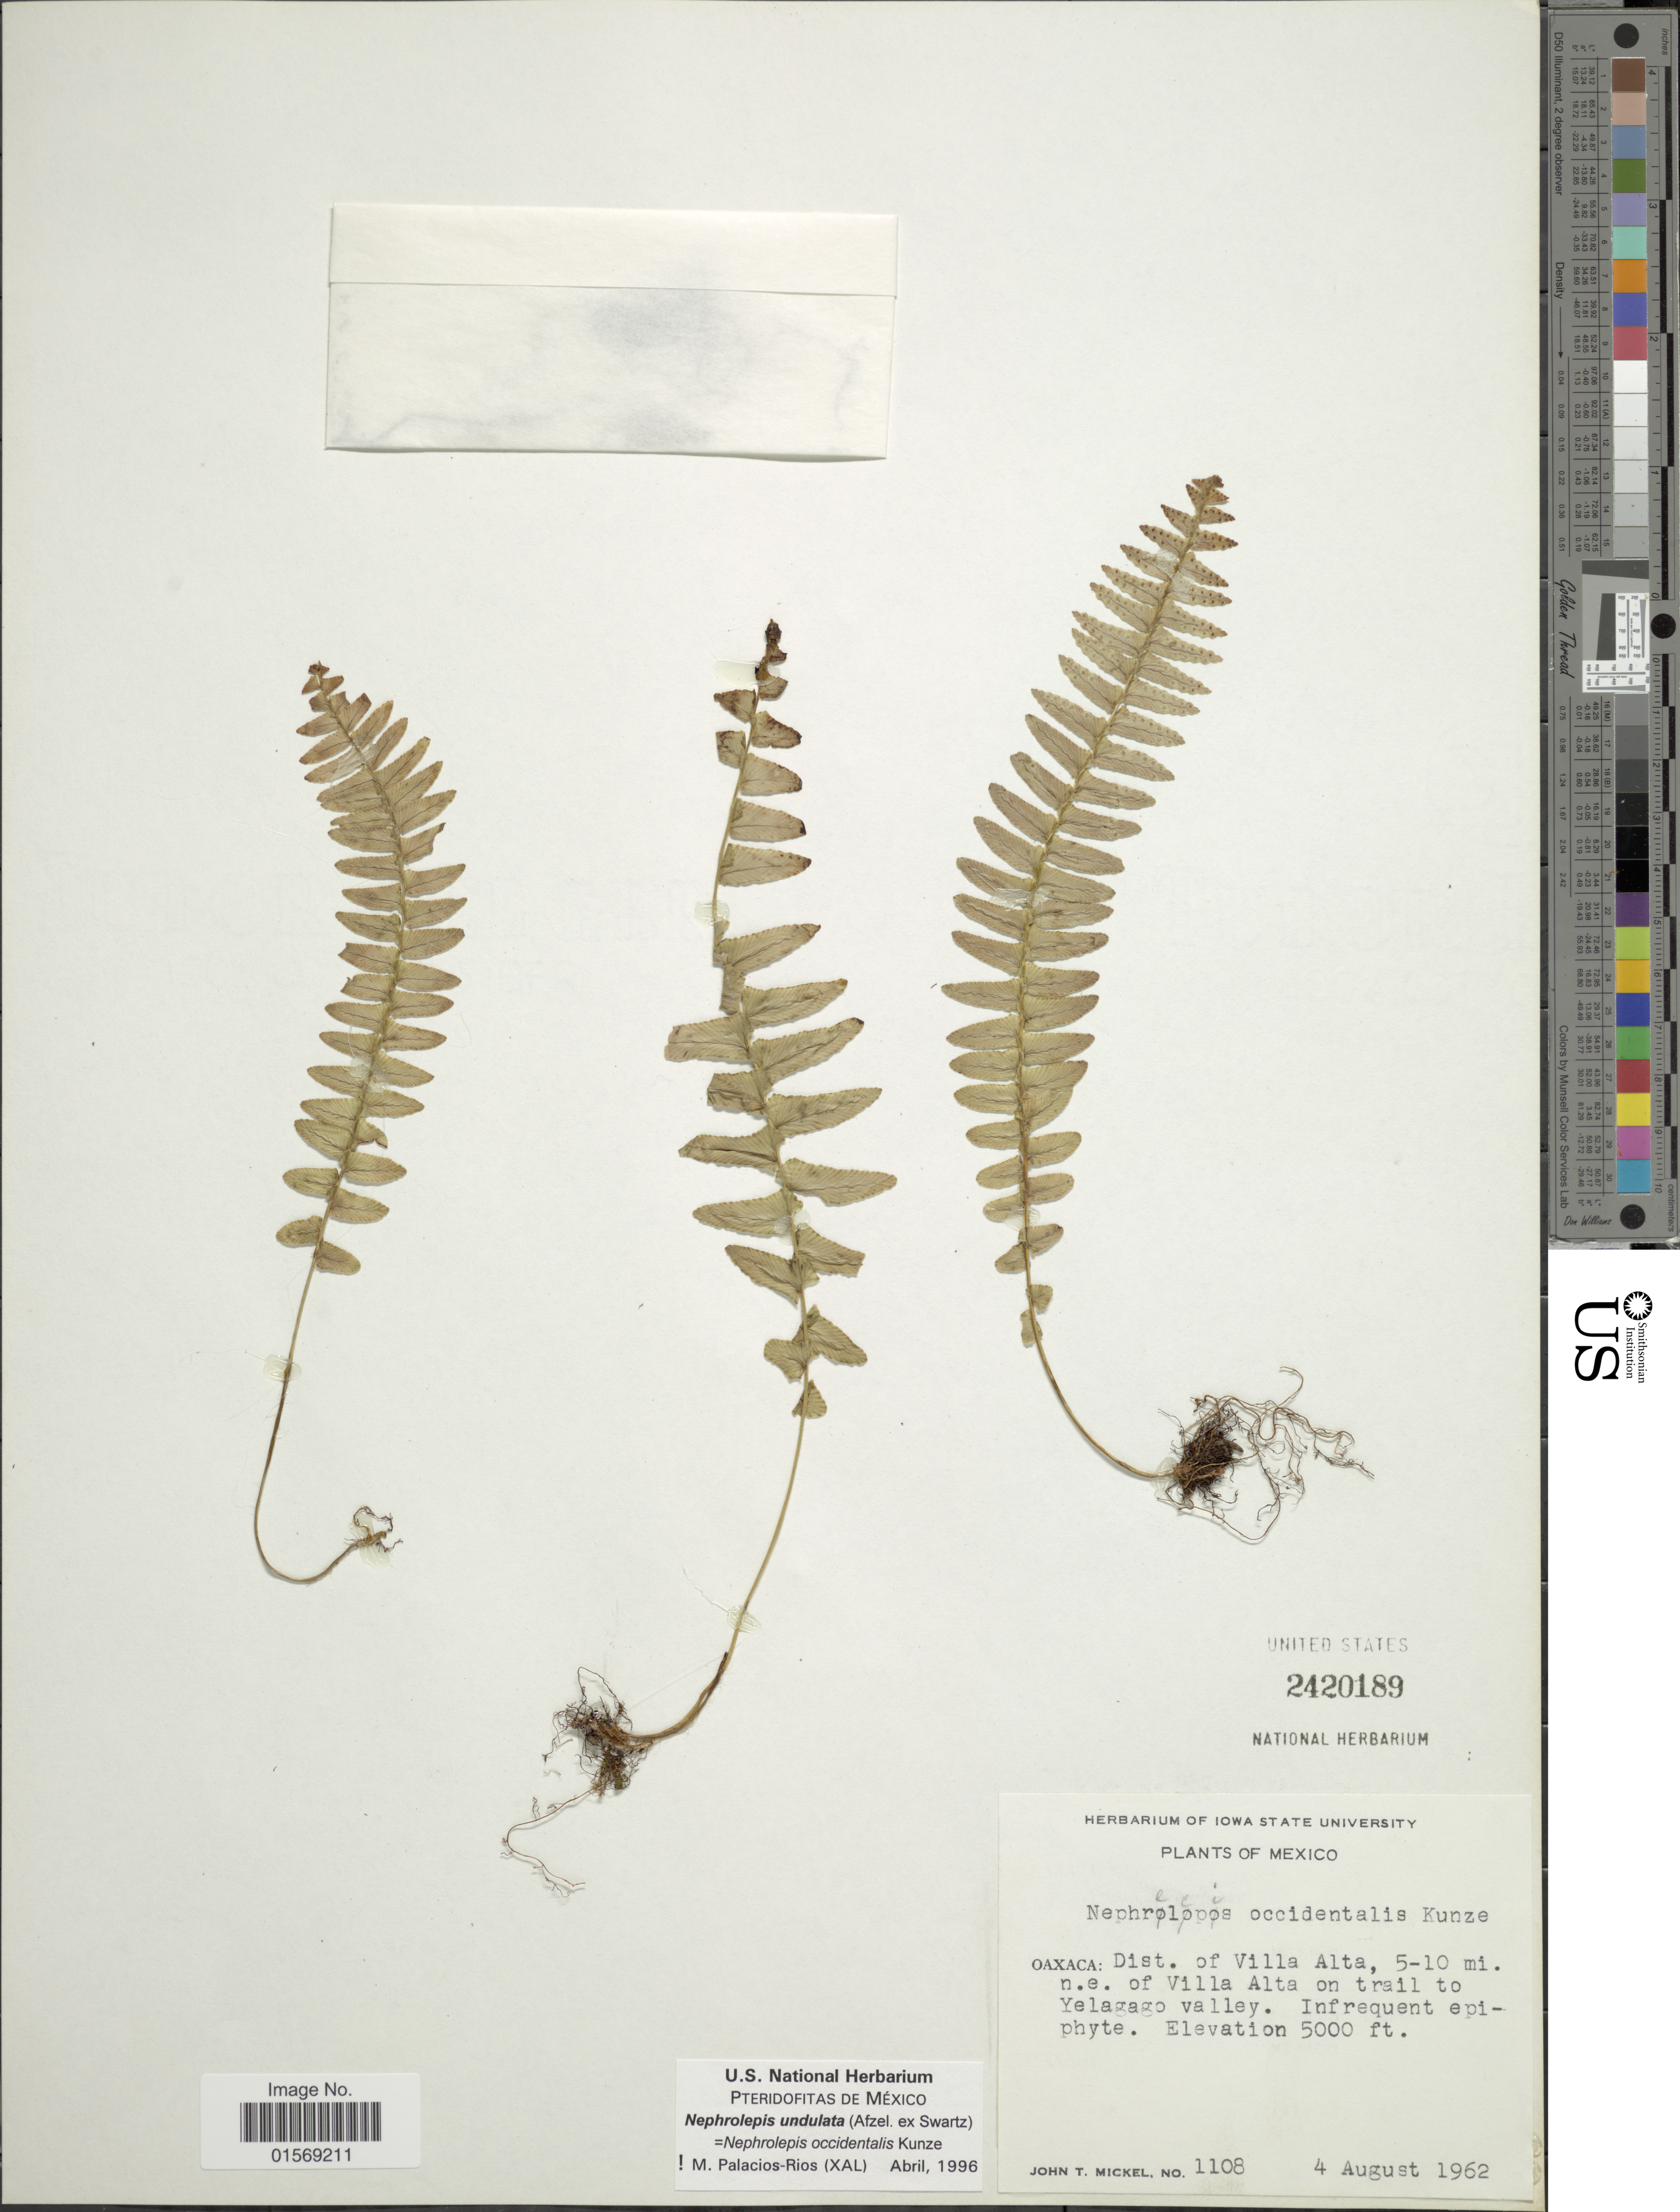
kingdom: Plantae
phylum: Tracheophyta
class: Polypodiopsida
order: Polypodiales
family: Nephrolepidaceae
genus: Nephrolepis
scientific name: Nephrolepis undulata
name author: J. Sm.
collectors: J. T. Mickel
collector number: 1108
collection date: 1962-08-04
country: Mexico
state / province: Oaxaca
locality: Mexico. Oaxaca: Dist. of Villa Alta, 5-10 mi. n. e. of Villa Alta on trail to Yelagago valley.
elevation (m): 1524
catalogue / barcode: US 2420189